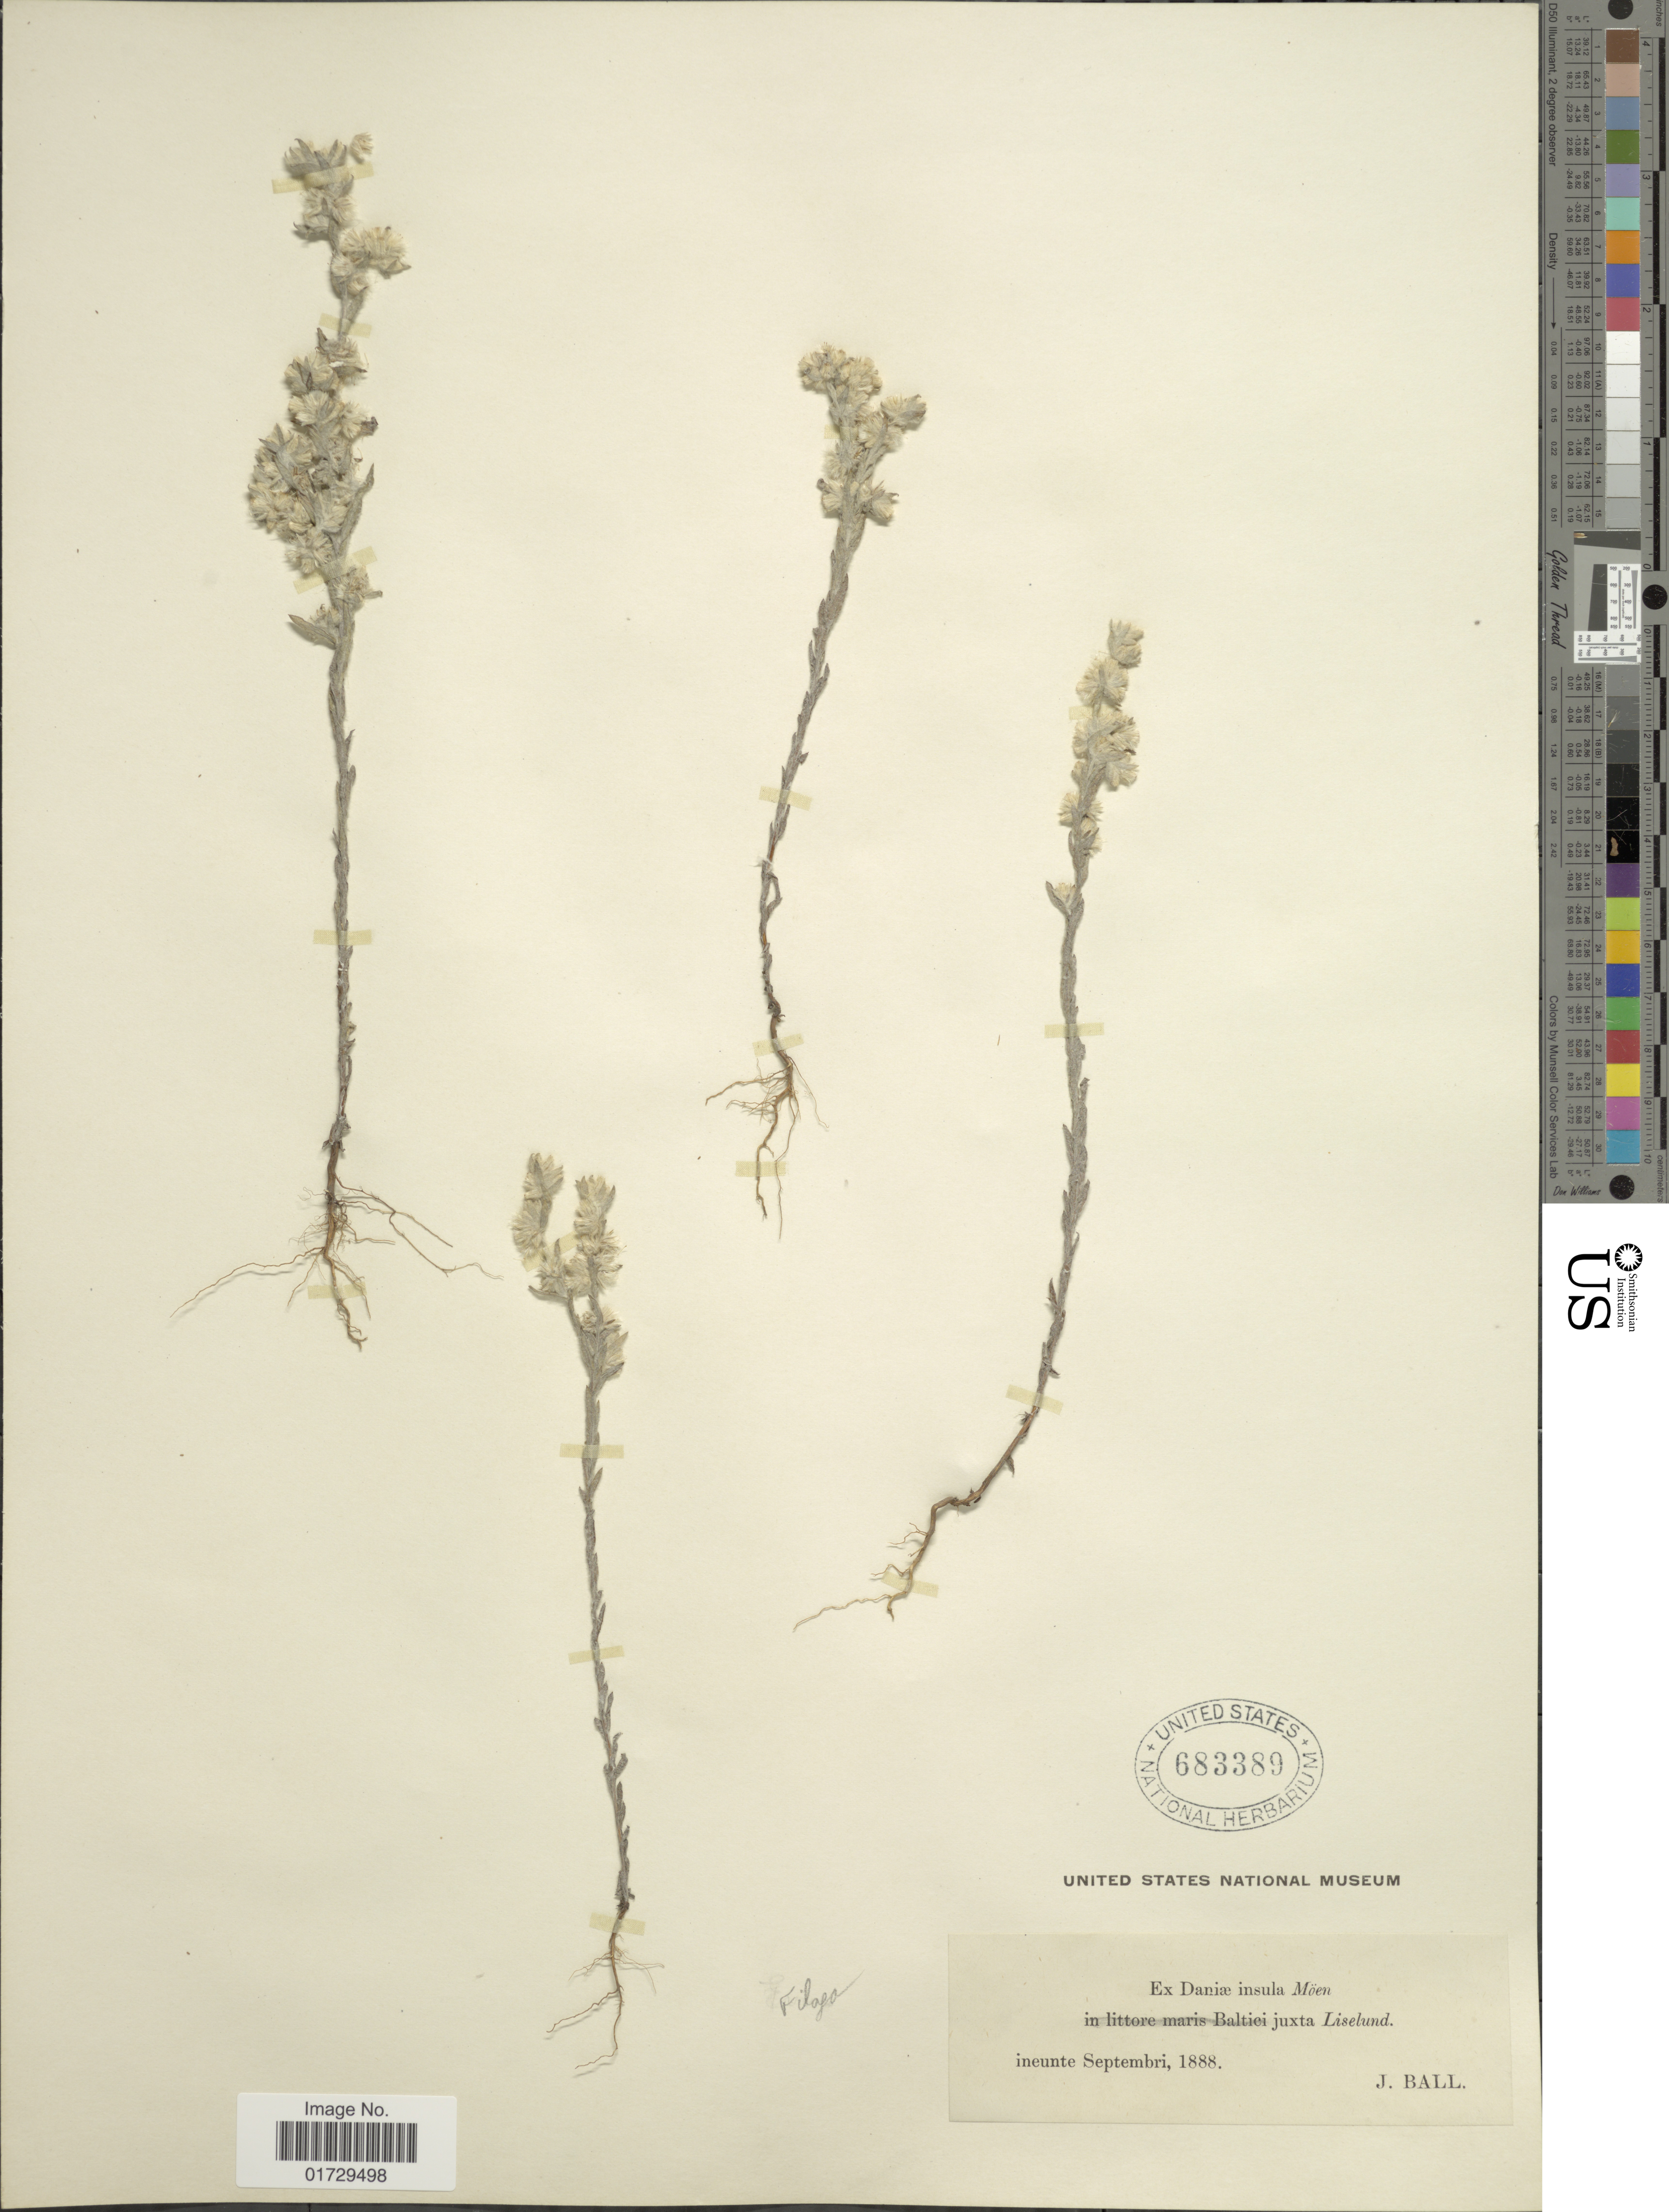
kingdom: Plantae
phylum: Tracheophyta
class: Magnoliopsida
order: Asterales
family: Asteraceae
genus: Filago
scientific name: Filago sp.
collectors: J. Ball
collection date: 1888-09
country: Denmark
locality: Liselund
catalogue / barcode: US 683389